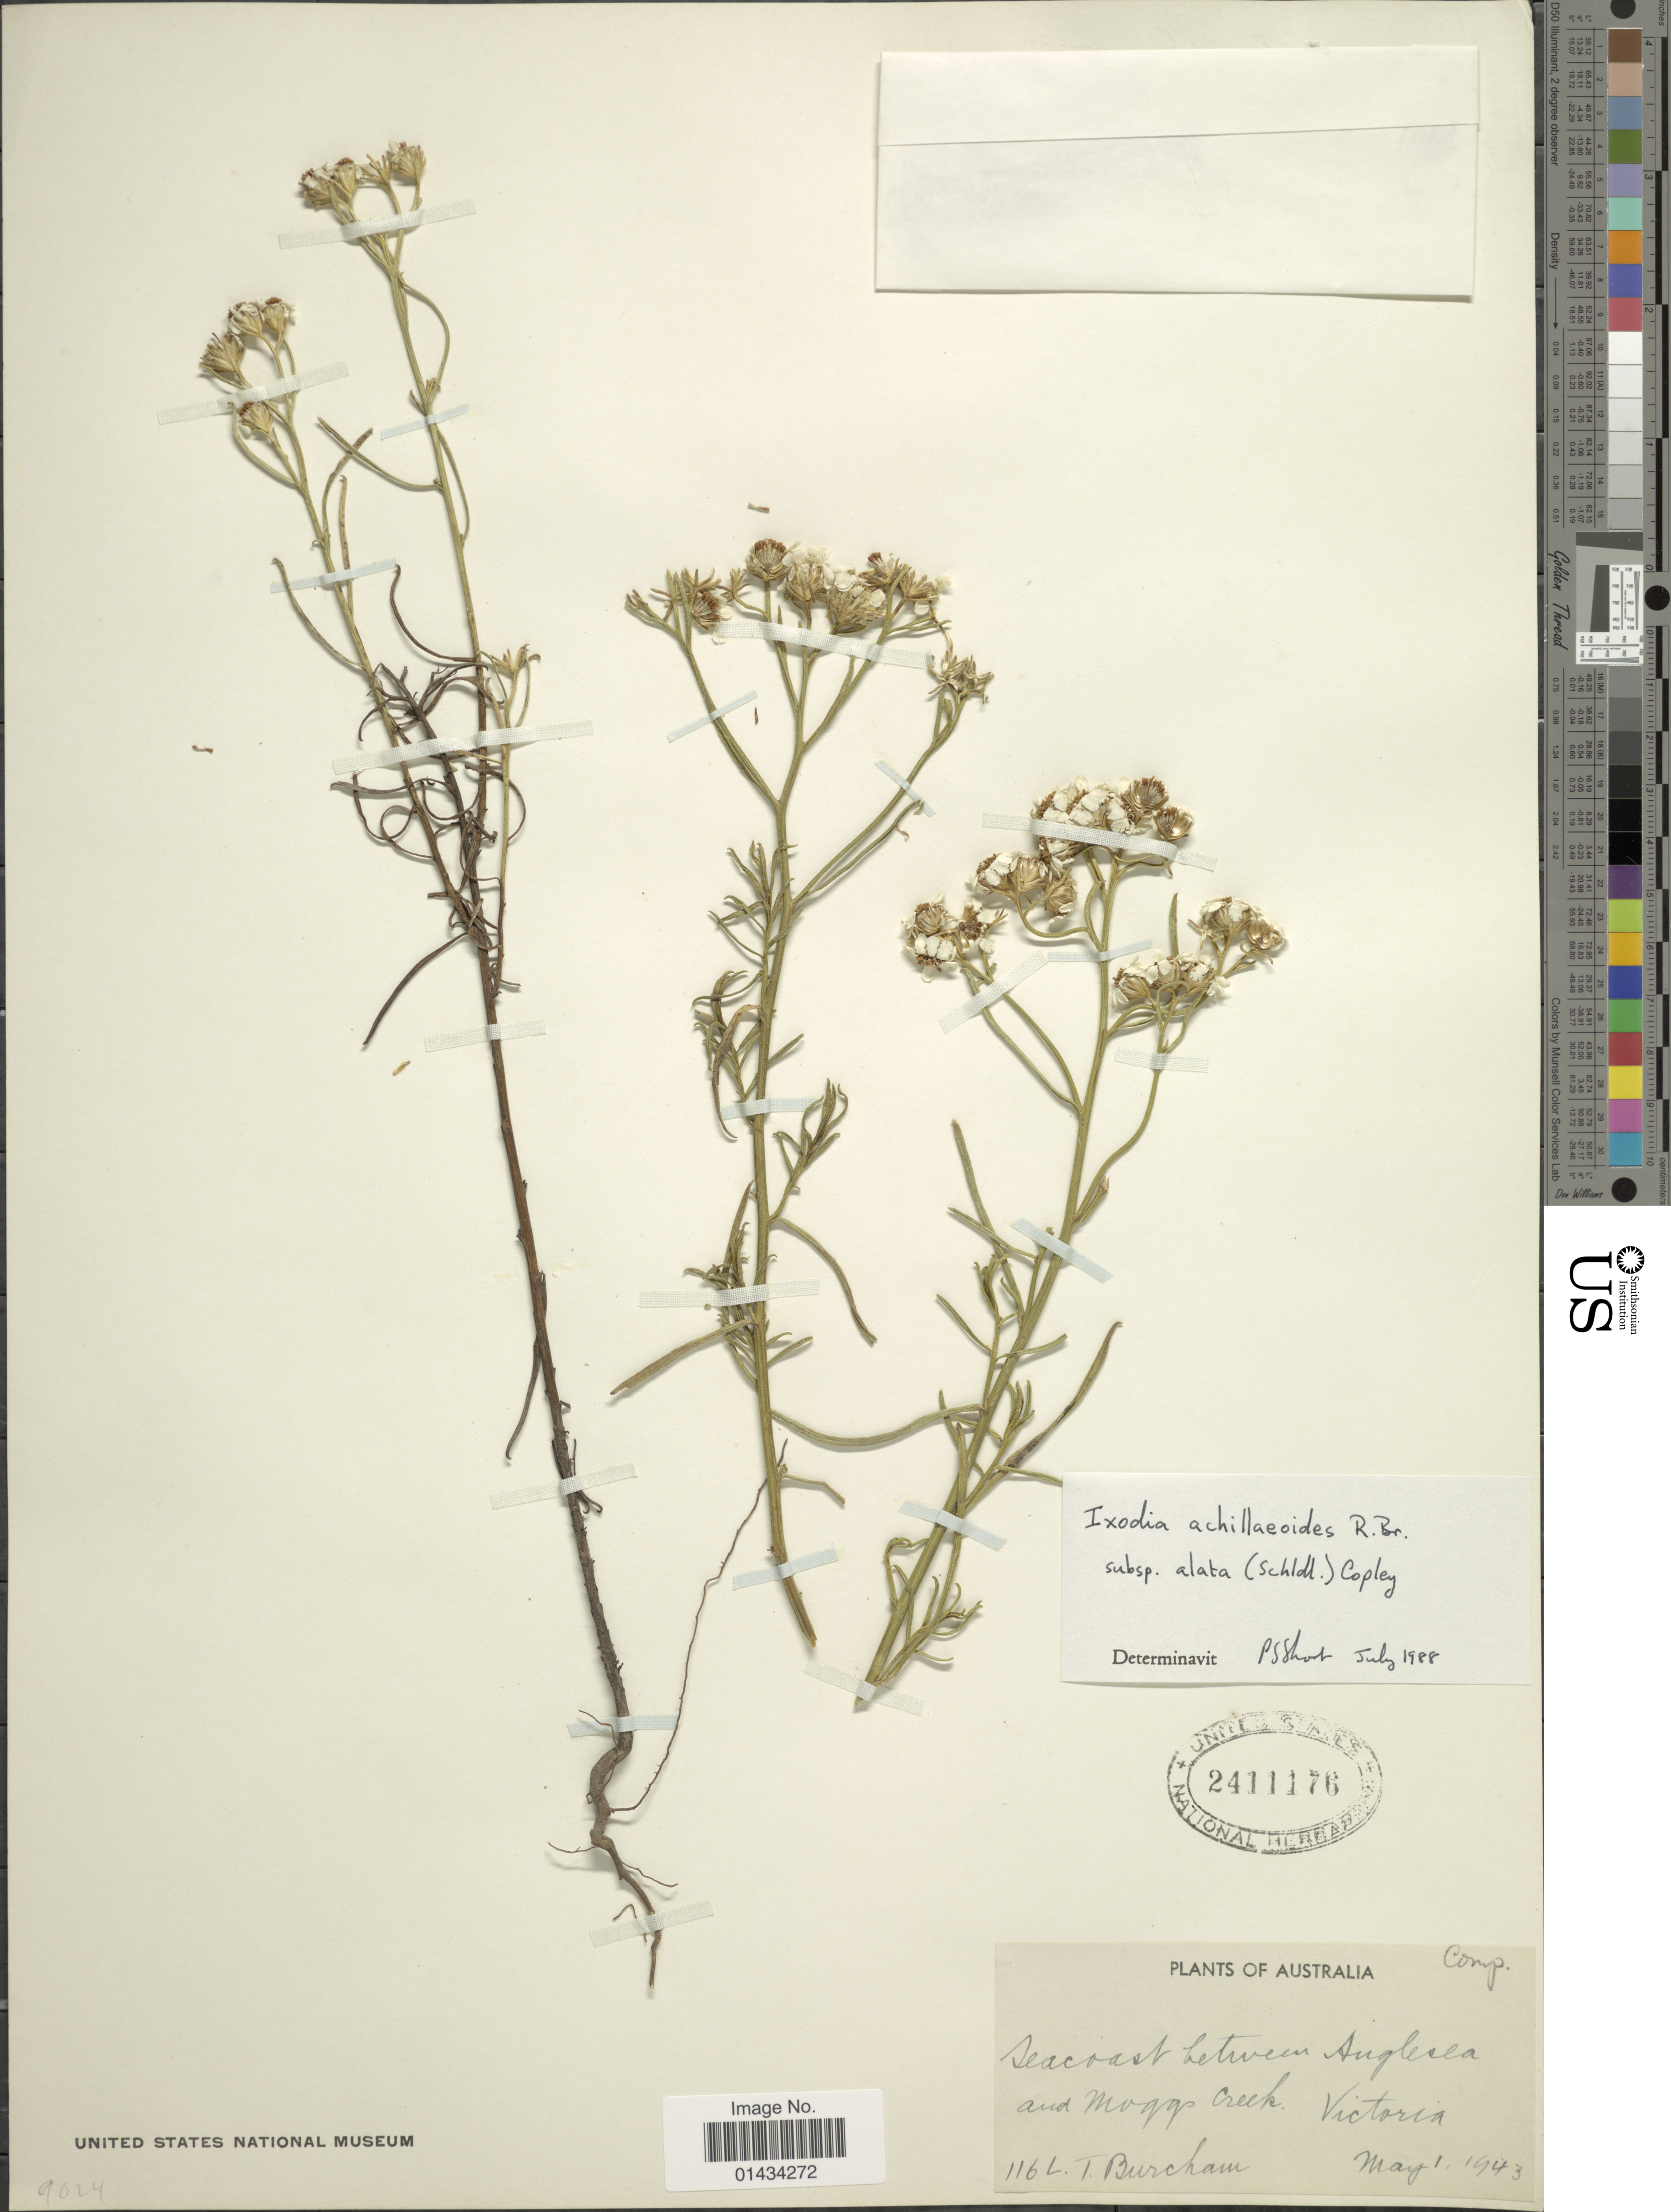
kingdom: Plantae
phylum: Tracheophyta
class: Magnoliopsida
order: Asterales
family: Asteraceae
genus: Ixodia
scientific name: Ixodia achillaeoides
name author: R. Br.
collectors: L. Burcham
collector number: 116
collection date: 1943-05-01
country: Australia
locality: Seacoast between Anglesea and Moggs Creek, Vicotria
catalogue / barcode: US 2411176